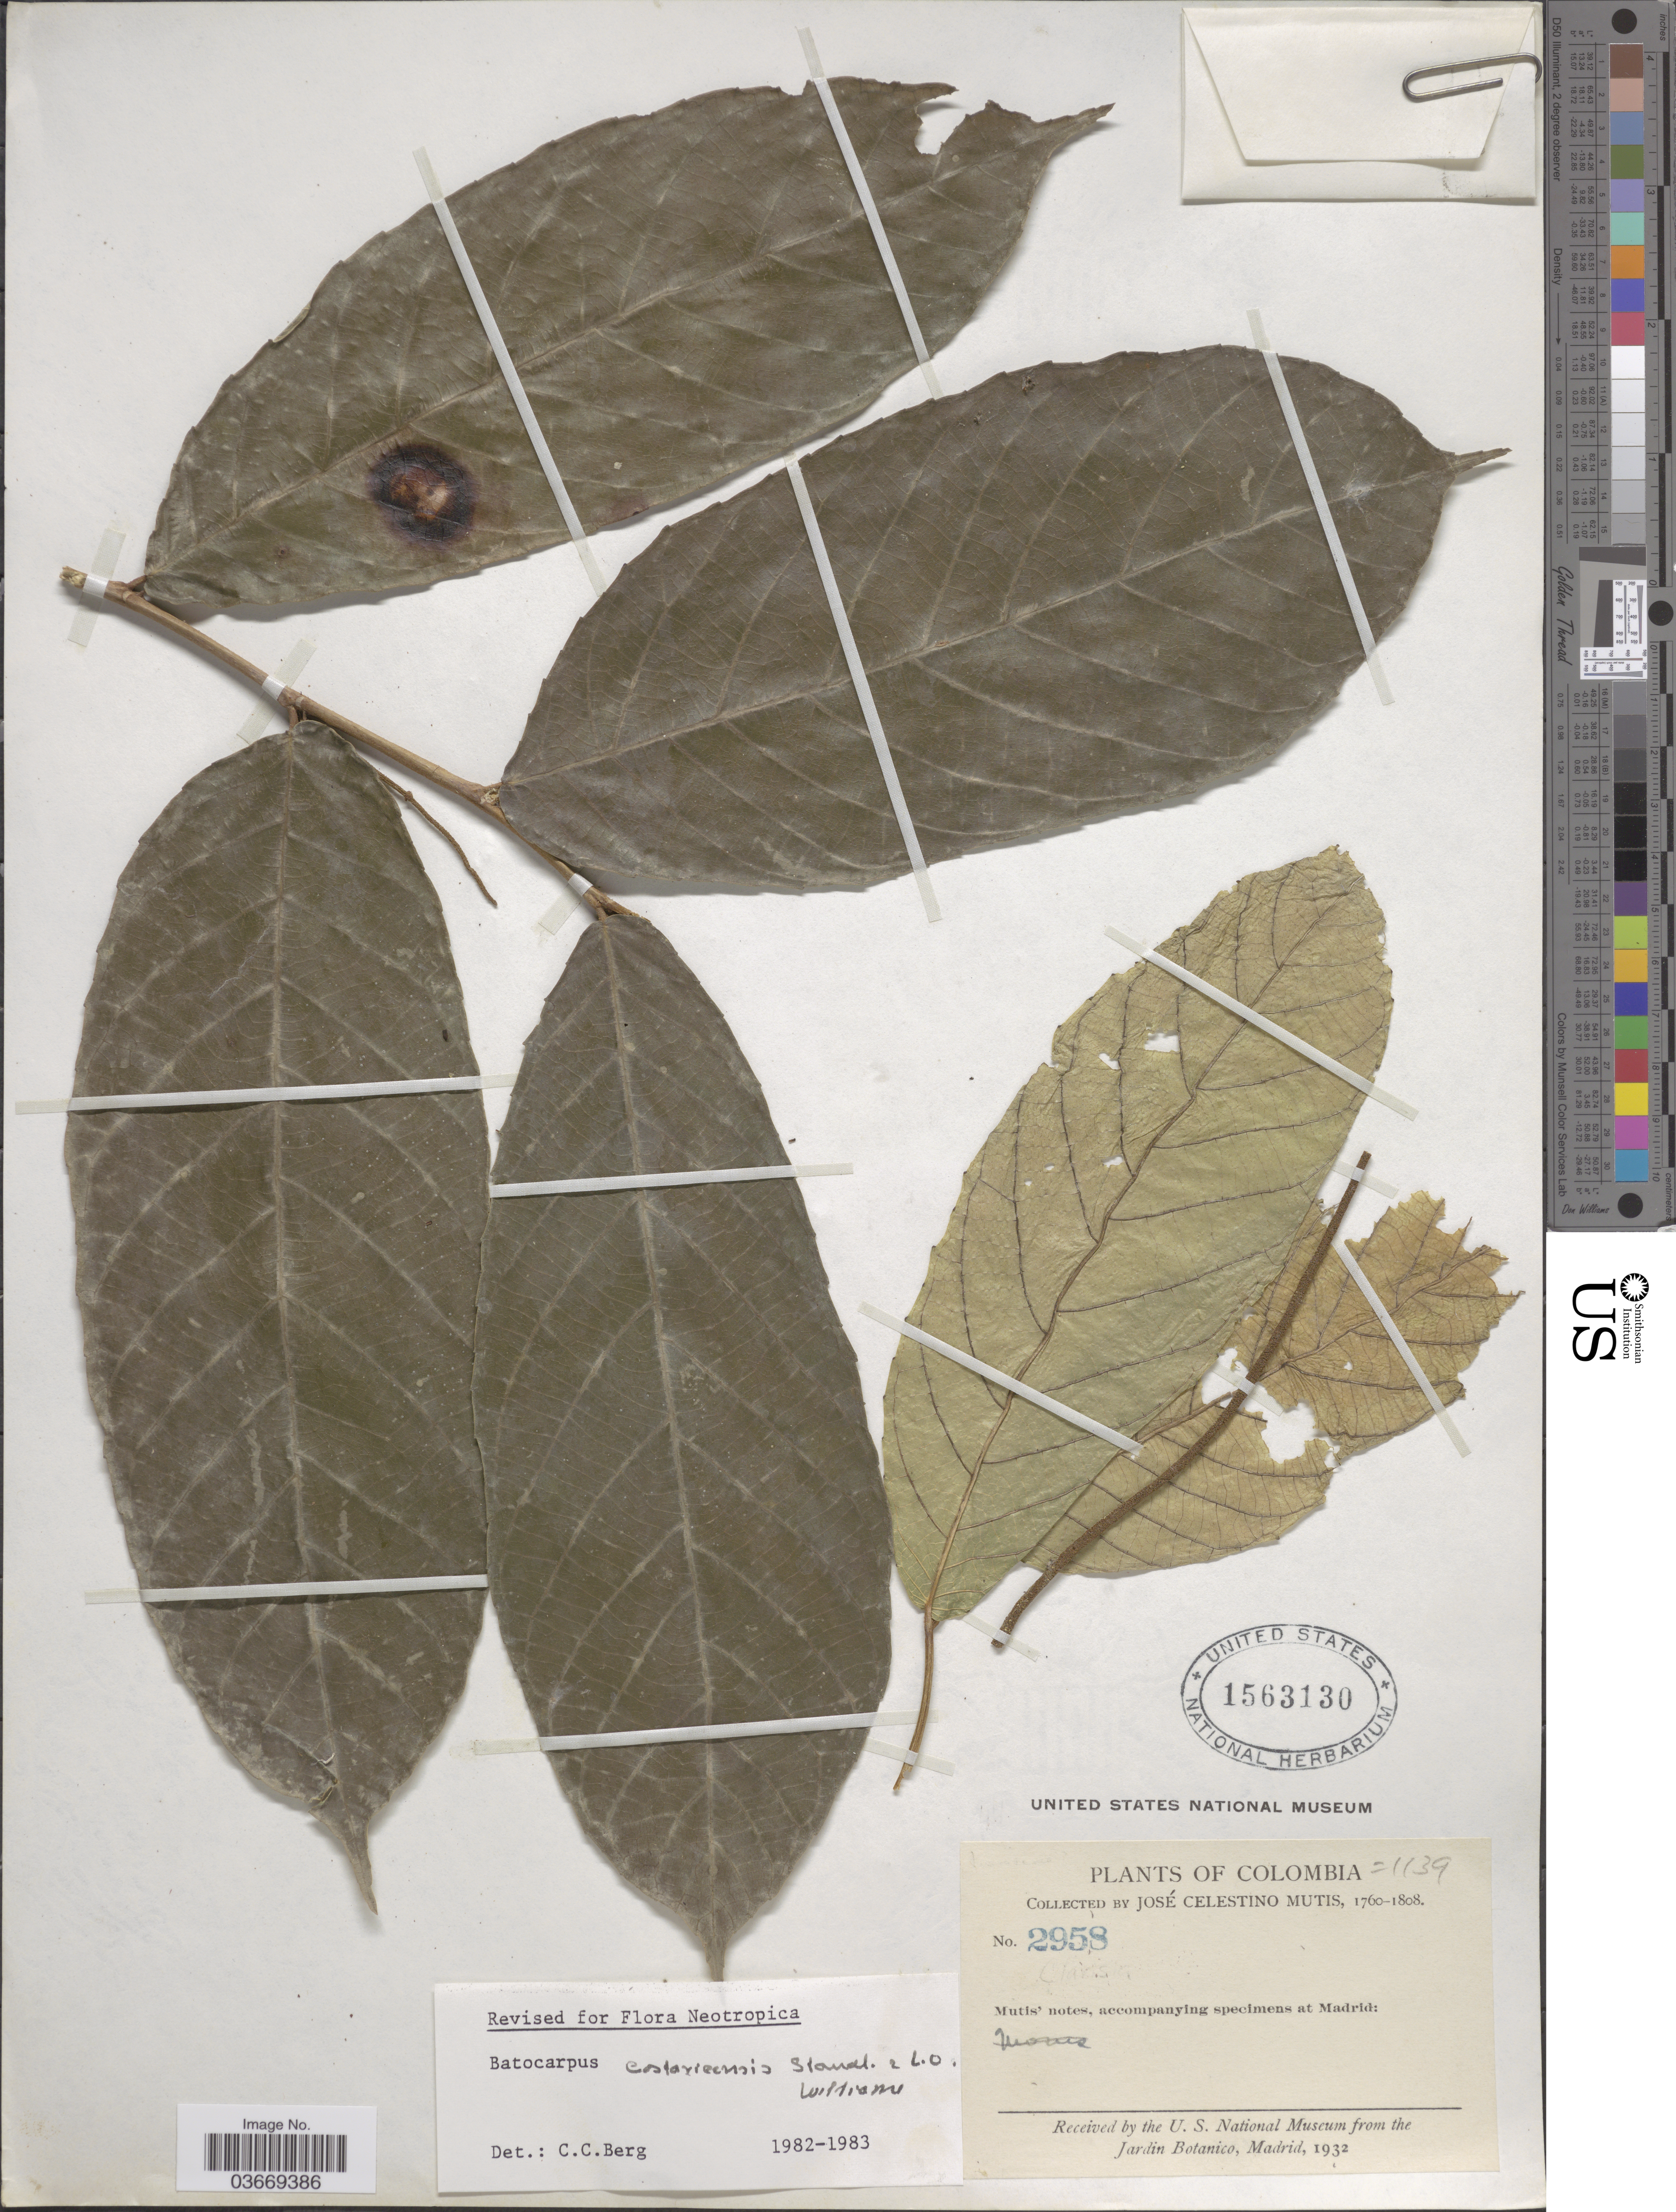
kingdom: Plantae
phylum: Tracheophyta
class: Magnoliopsida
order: Rosales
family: Moraceae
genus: Batocarpus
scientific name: Batocarpus amazonicus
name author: (Ducke) Fosberg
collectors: J. C. B. Mutis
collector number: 2958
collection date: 1760/1808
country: Colombia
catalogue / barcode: US 1563130